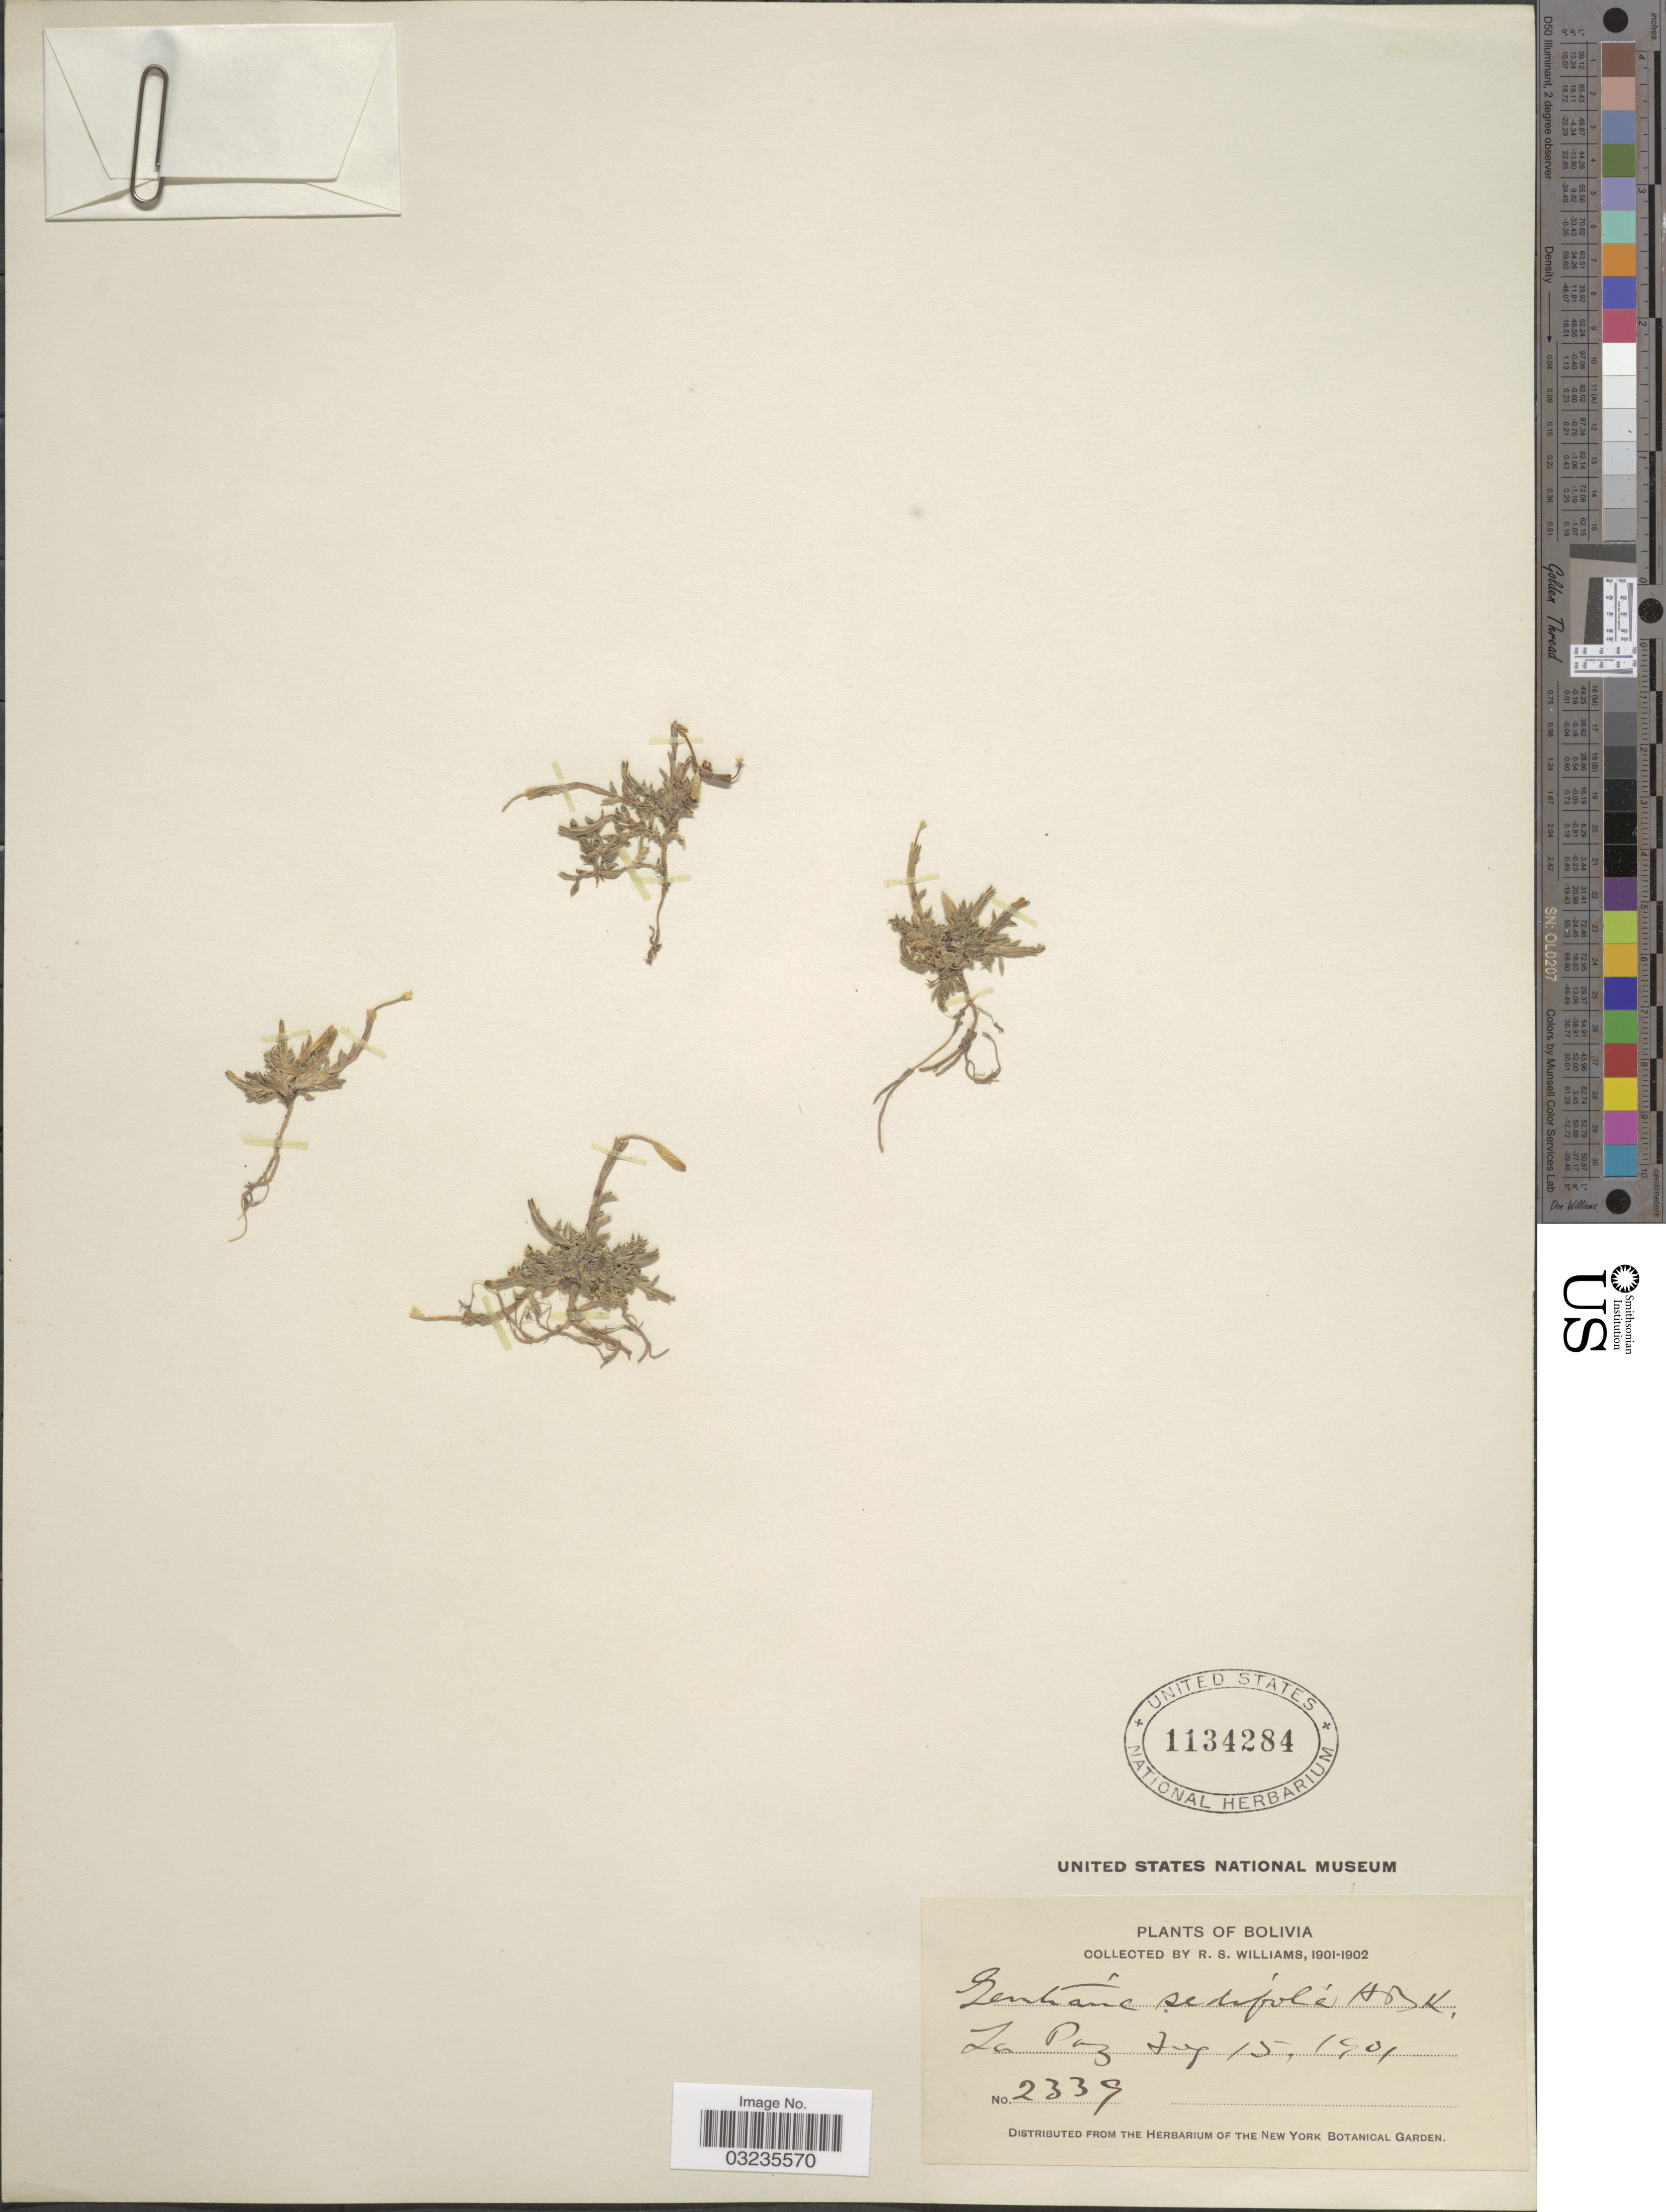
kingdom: Plantae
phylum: Tracheophyta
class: Magnoliopsida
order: Gentianales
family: Gentianaceae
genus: Gentiana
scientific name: Gentiana sedifolia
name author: Kunth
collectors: R. S. Williams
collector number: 2339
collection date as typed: Aug. 15, 1901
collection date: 1901-08-15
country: Bolivia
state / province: La Paz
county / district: Murillo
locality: La Paz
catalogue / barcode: US 1134284